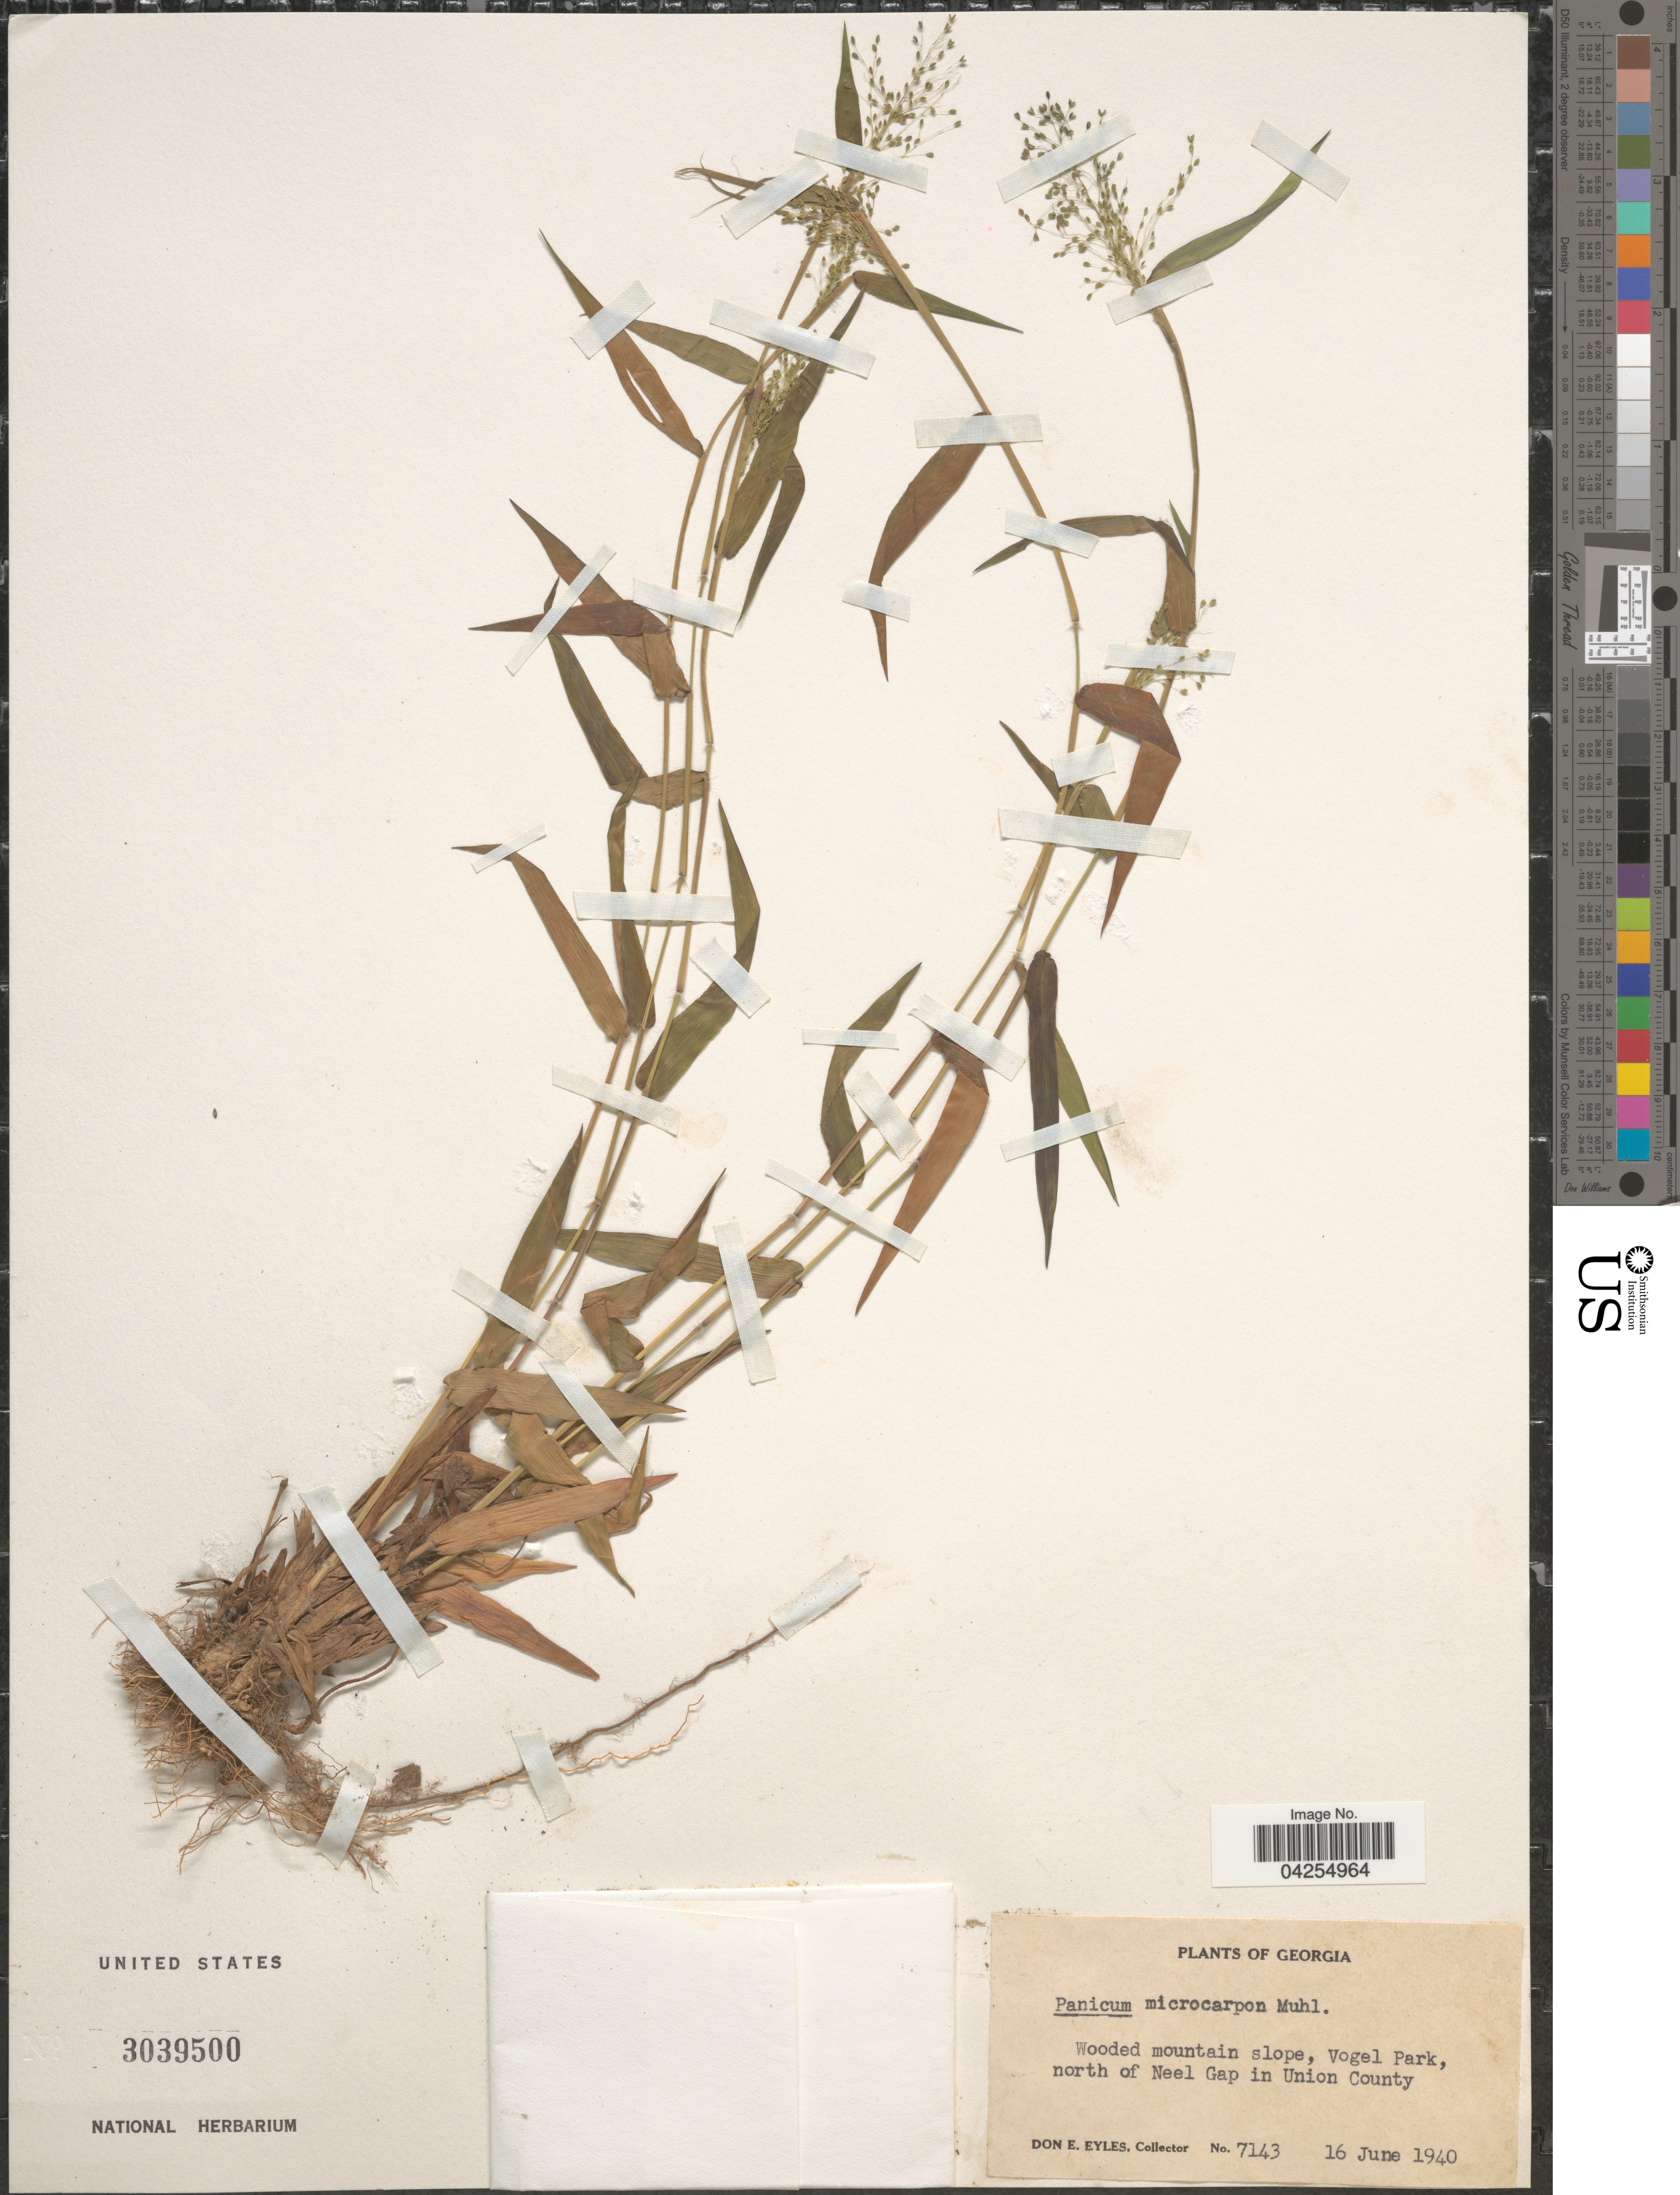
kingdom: Plantae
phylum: Tracheophyta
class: Liliopsida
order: Poales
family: Poaceae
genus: Dichanthelium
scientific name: Dichanthelium dichotomum var. dichotomum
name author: (L.) Gould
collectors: D. Eyles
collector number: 7143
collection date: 1940-06-16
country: United States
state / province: Georgia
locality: Wooded mountain slope, Vogel Park, north of Neel Gap in Union County.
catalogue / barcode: US 3039500